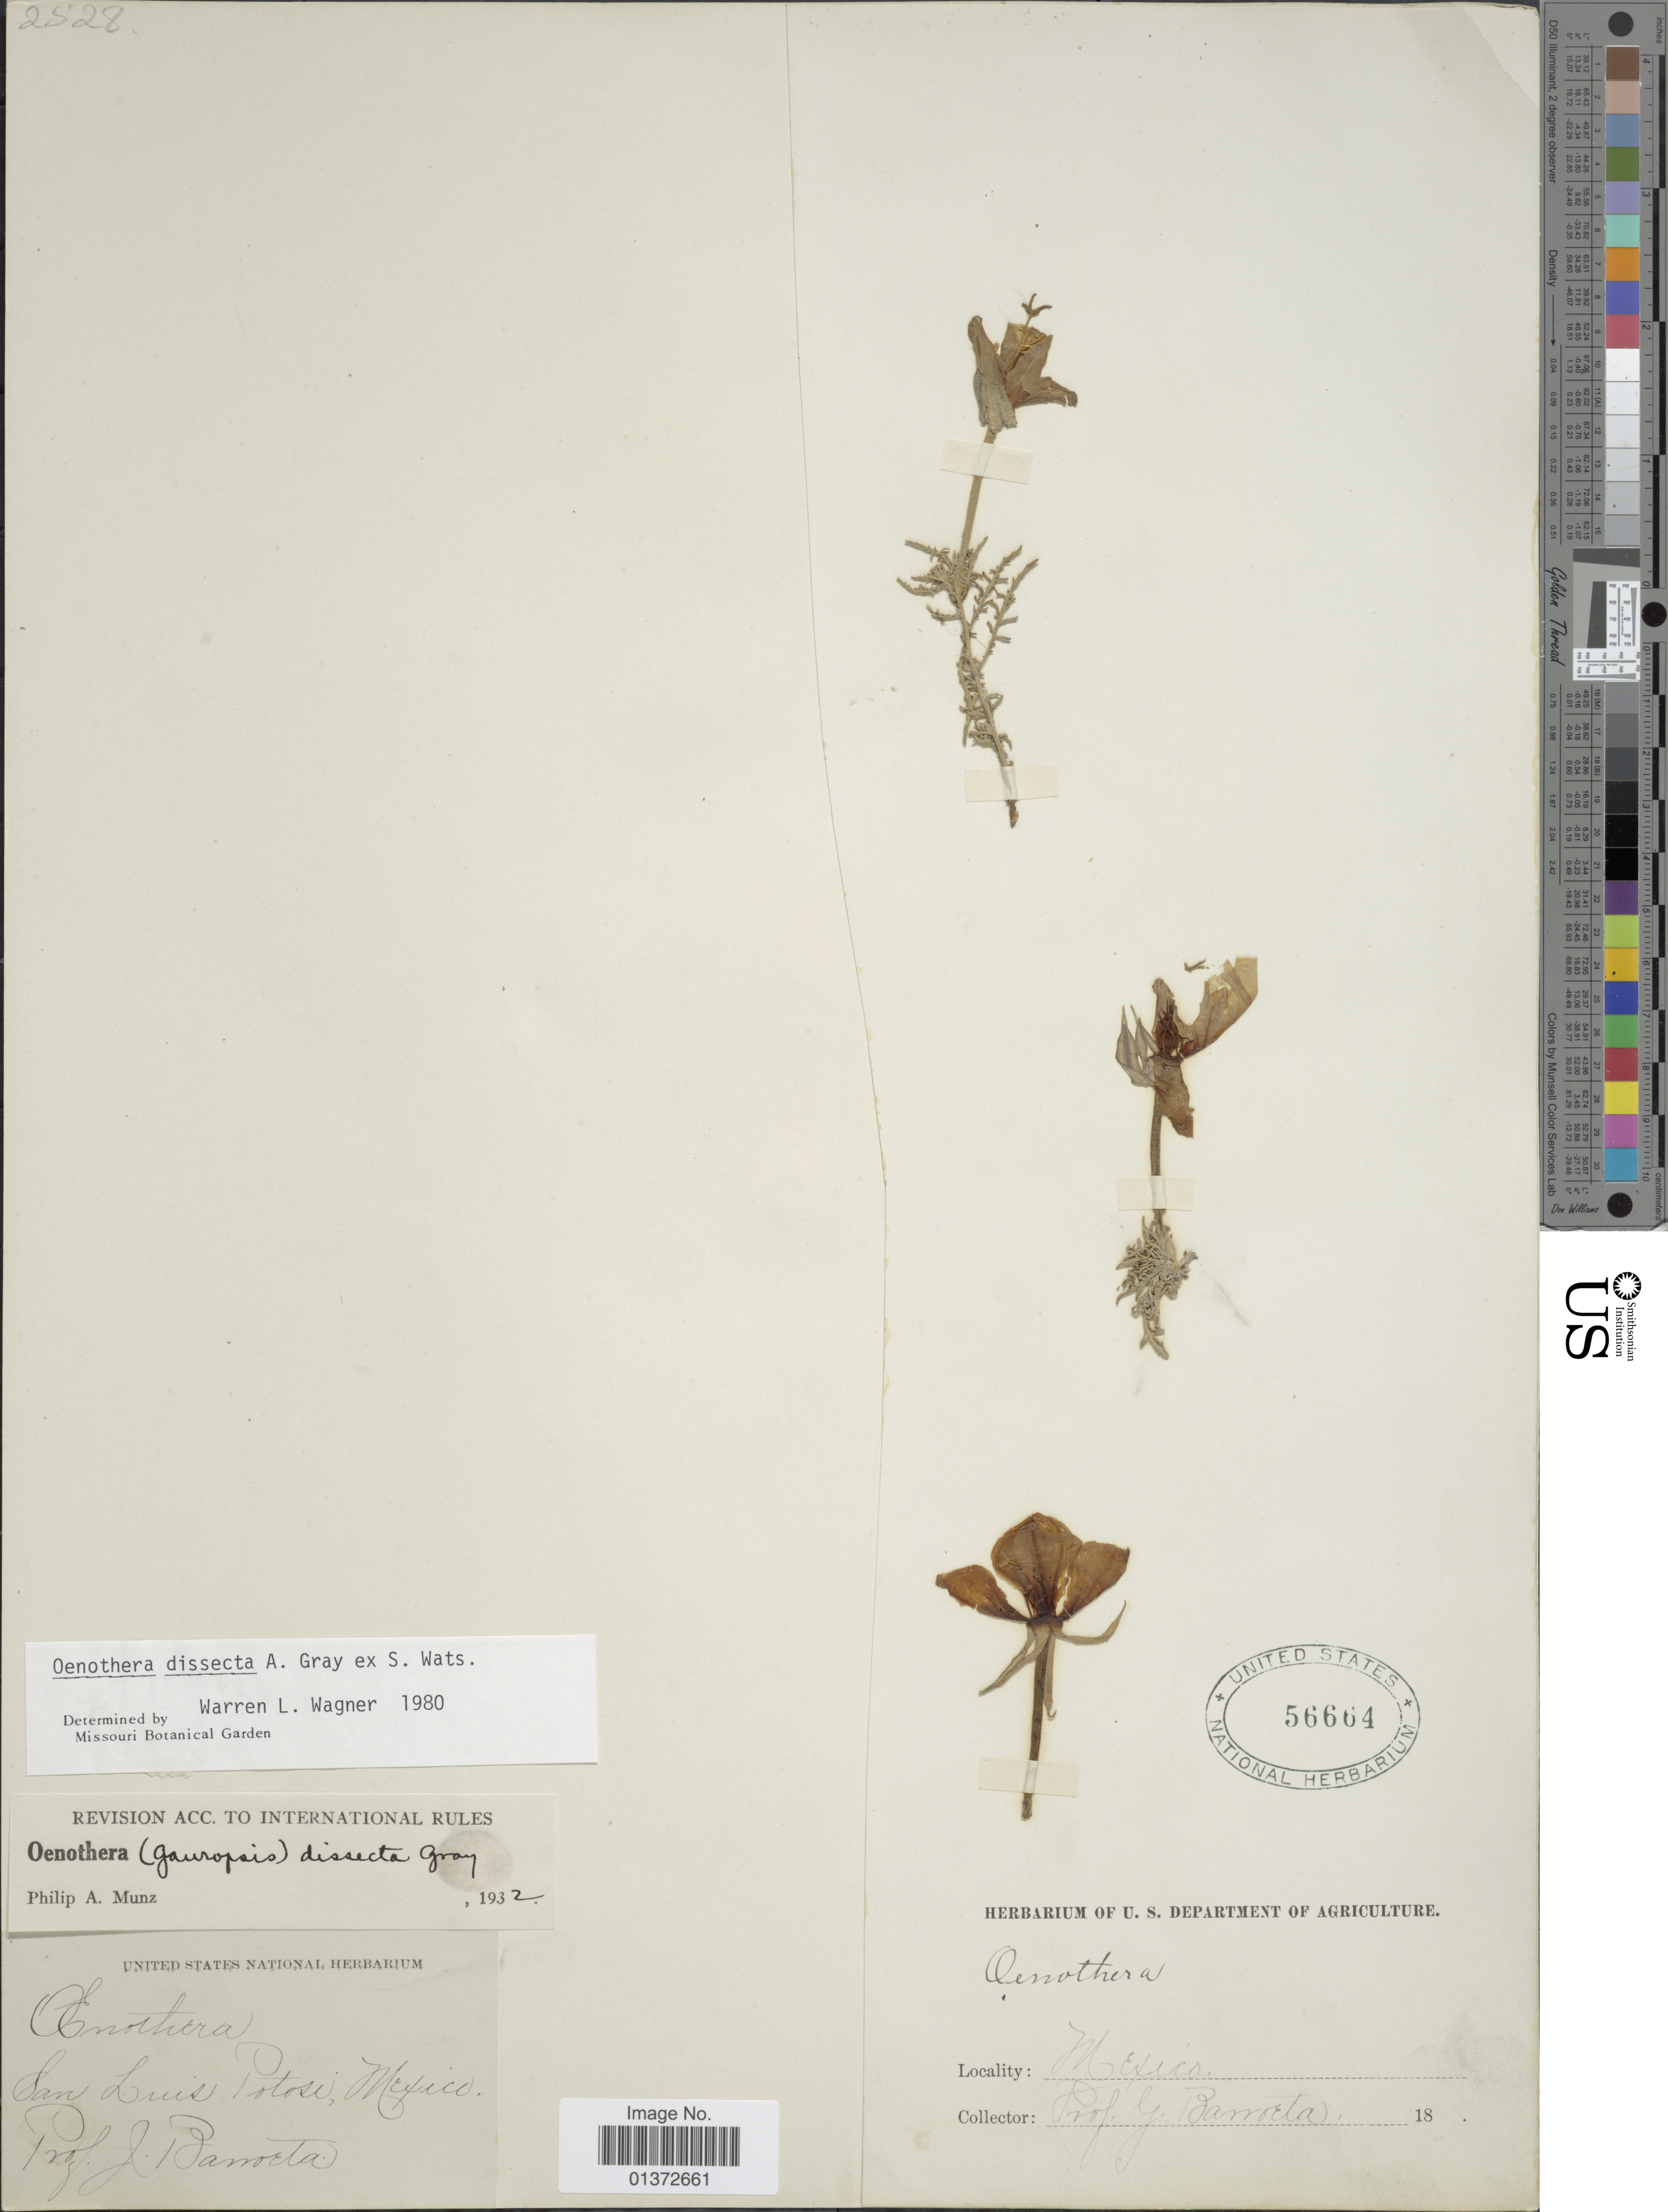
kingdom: Plantae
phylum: Tracheophyta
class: Magnoliopsida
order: Myrtales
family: Onagraceae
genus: Oenothera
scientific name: Oenothera dissecta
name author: A. Gray ex S. Watson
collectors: G. Barroeta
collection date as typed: Transcribed d/m/y: //18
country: Mexico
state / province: San Luis Potosí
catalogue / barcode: US 56664